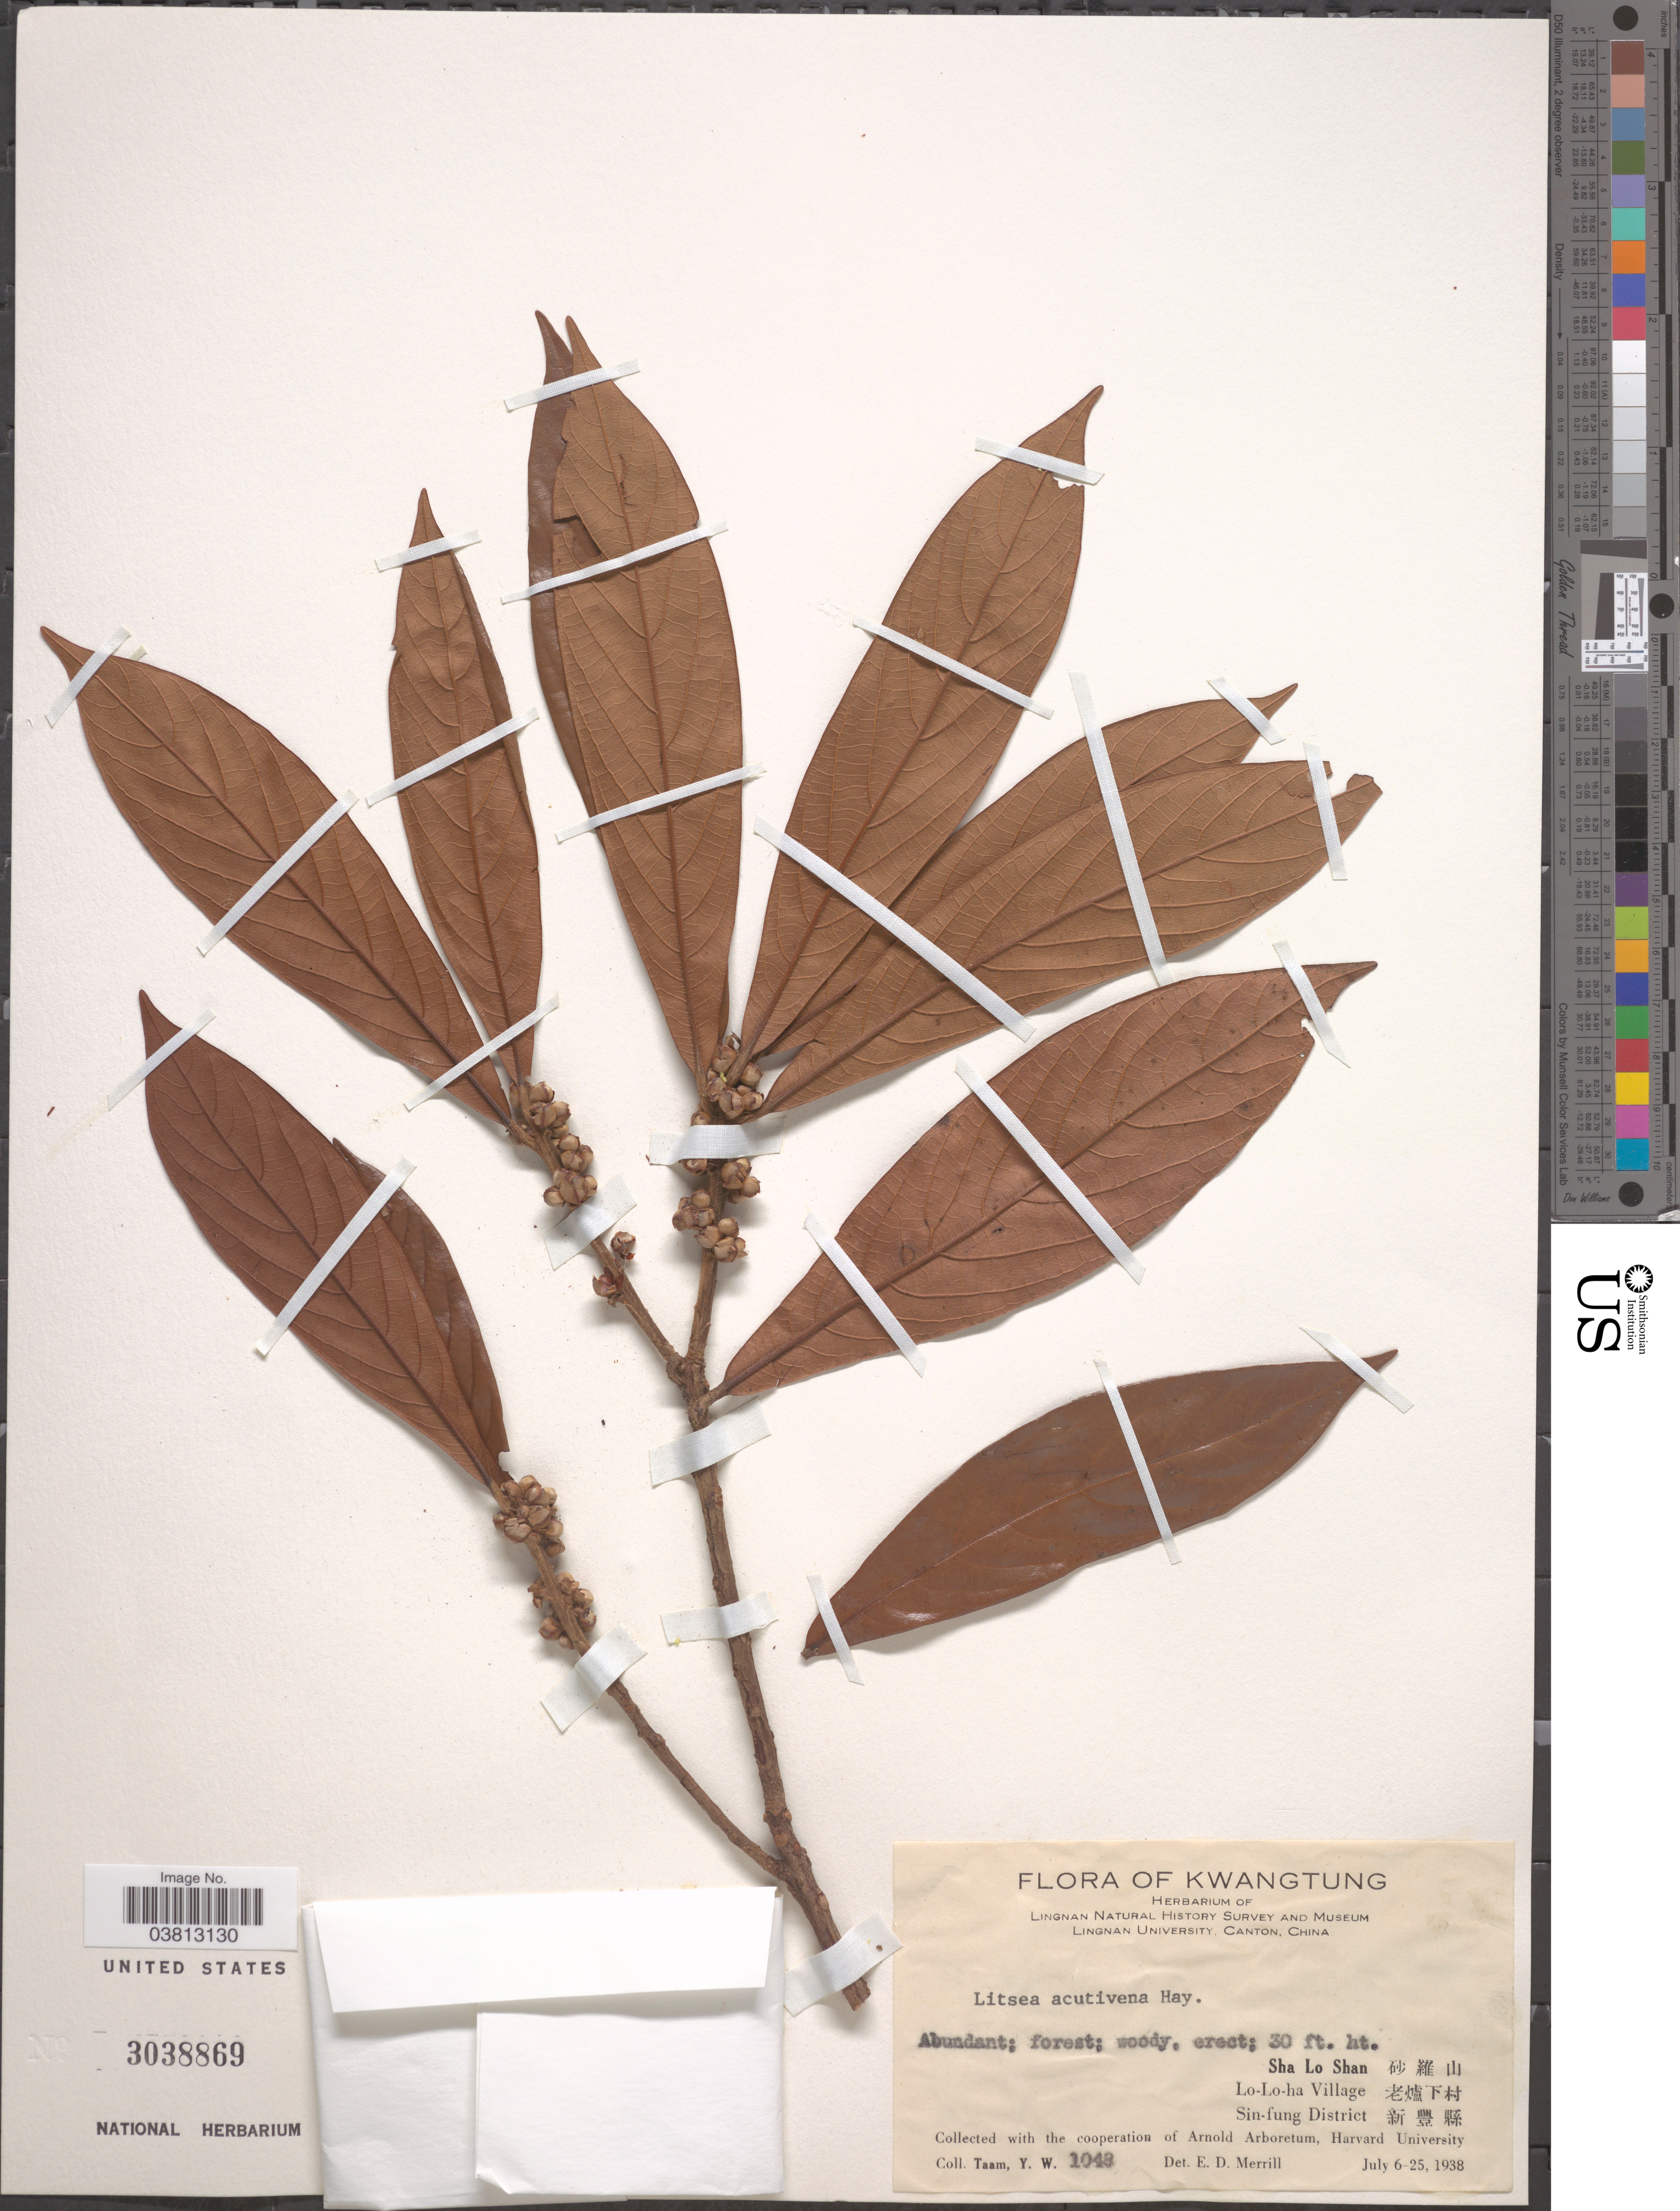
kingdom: Plantae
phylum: Tracheophyta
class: Magnoliopsida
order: Laurales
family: Lauraceae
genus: Litsea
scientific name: Litsea acutivena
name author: Hayata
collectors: Y. W. Taam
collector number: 1048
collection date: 1938-07-06/1938-07-25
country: China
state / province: Guangdong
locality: Kwangtung. Sha Lo Shan X. Lo-Lo-ha Village X. Sin-fung district X.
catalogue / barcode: US 3038869